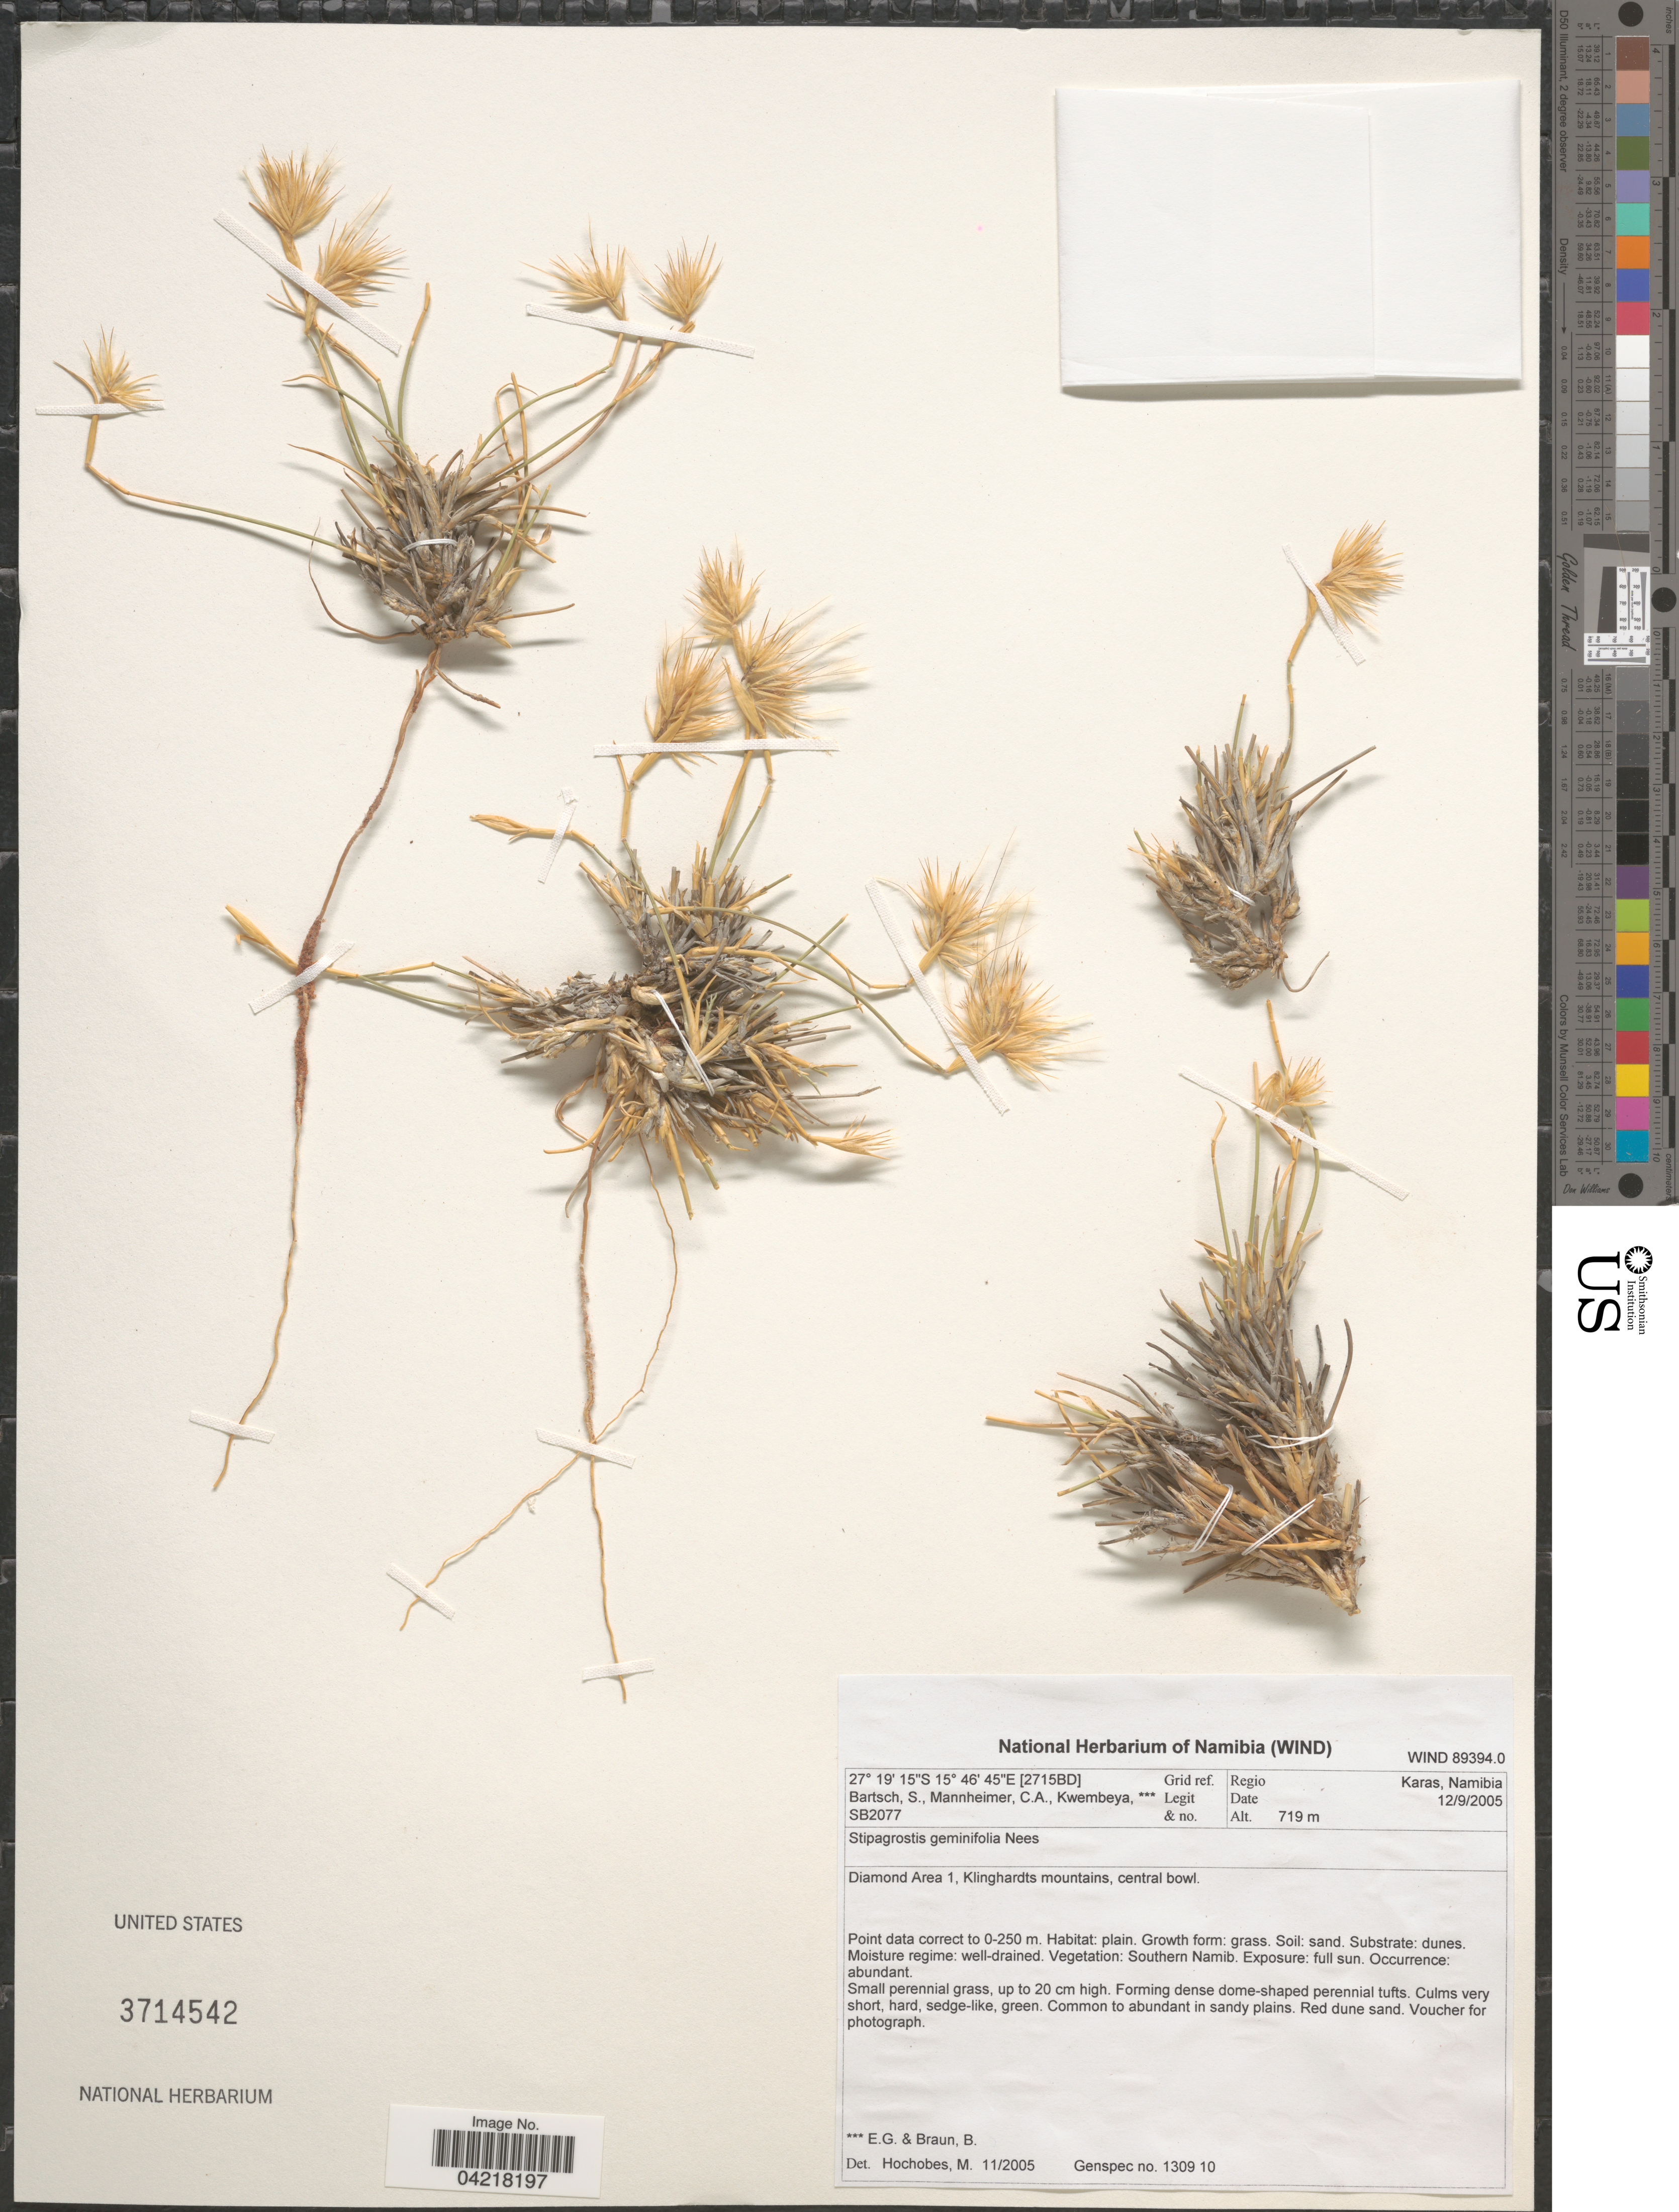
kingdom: Plantae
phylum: Tracheophyta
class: Liliopsida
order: Poales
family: Poaceae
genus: Stipagrostis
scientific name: Stipagrostis geminifolia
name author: Nees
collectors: S. Bartsch, C. A. Mannheimer, E. Kwembeya & B. Braun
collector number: SB2077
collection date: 2005-09-12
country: Namibia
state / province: Karas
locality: Diamon Area 1, Klinghardts mountains, central bowl. [2715BD] Grid ref. Regio Karas, Namibia.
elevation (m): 719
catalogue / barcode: US 3714542